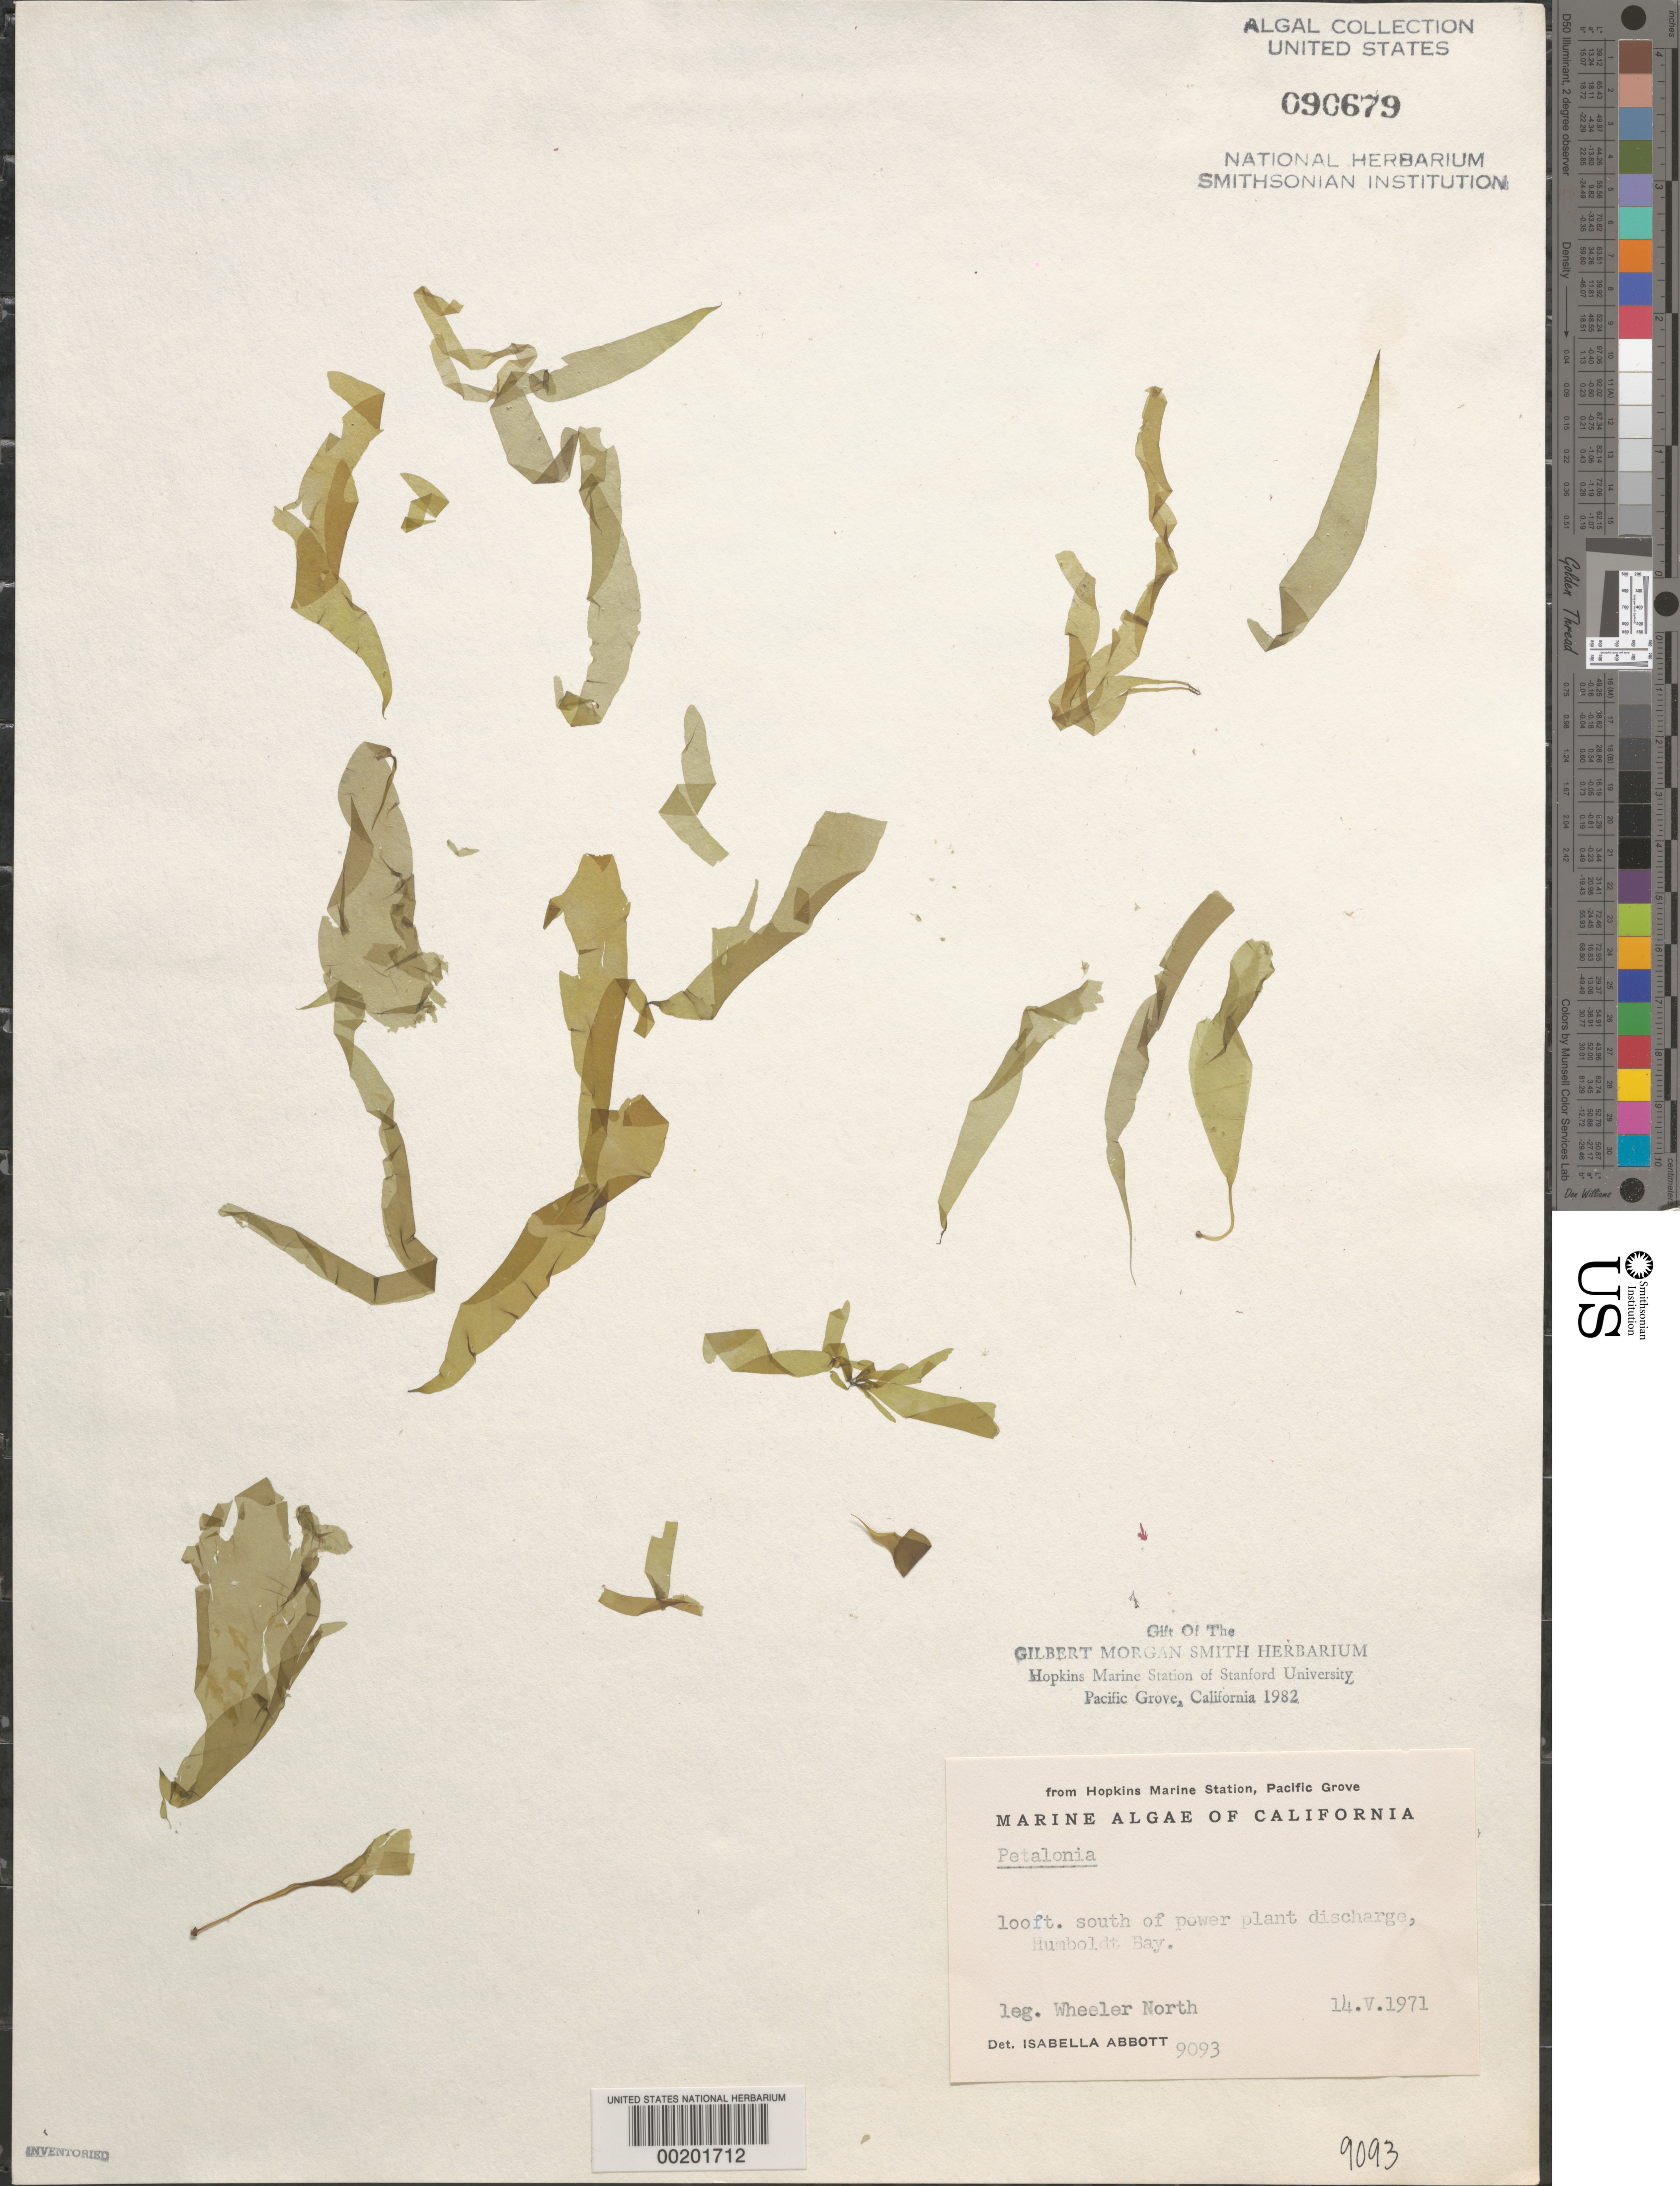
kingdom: Chromista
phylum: Ochrophyta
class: Phaeophyceae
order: Scytosiphonales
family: Scytosiphonaceae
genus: Petalonia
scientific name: Petalonia sp.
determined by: Abbott, Isabella A.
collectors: W. North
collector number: IAA 9093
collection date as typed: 14 May 1971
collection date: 1971-05-14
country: United States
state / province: California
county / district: Humboldt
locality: Humboldt Bay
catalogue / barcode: US 90679